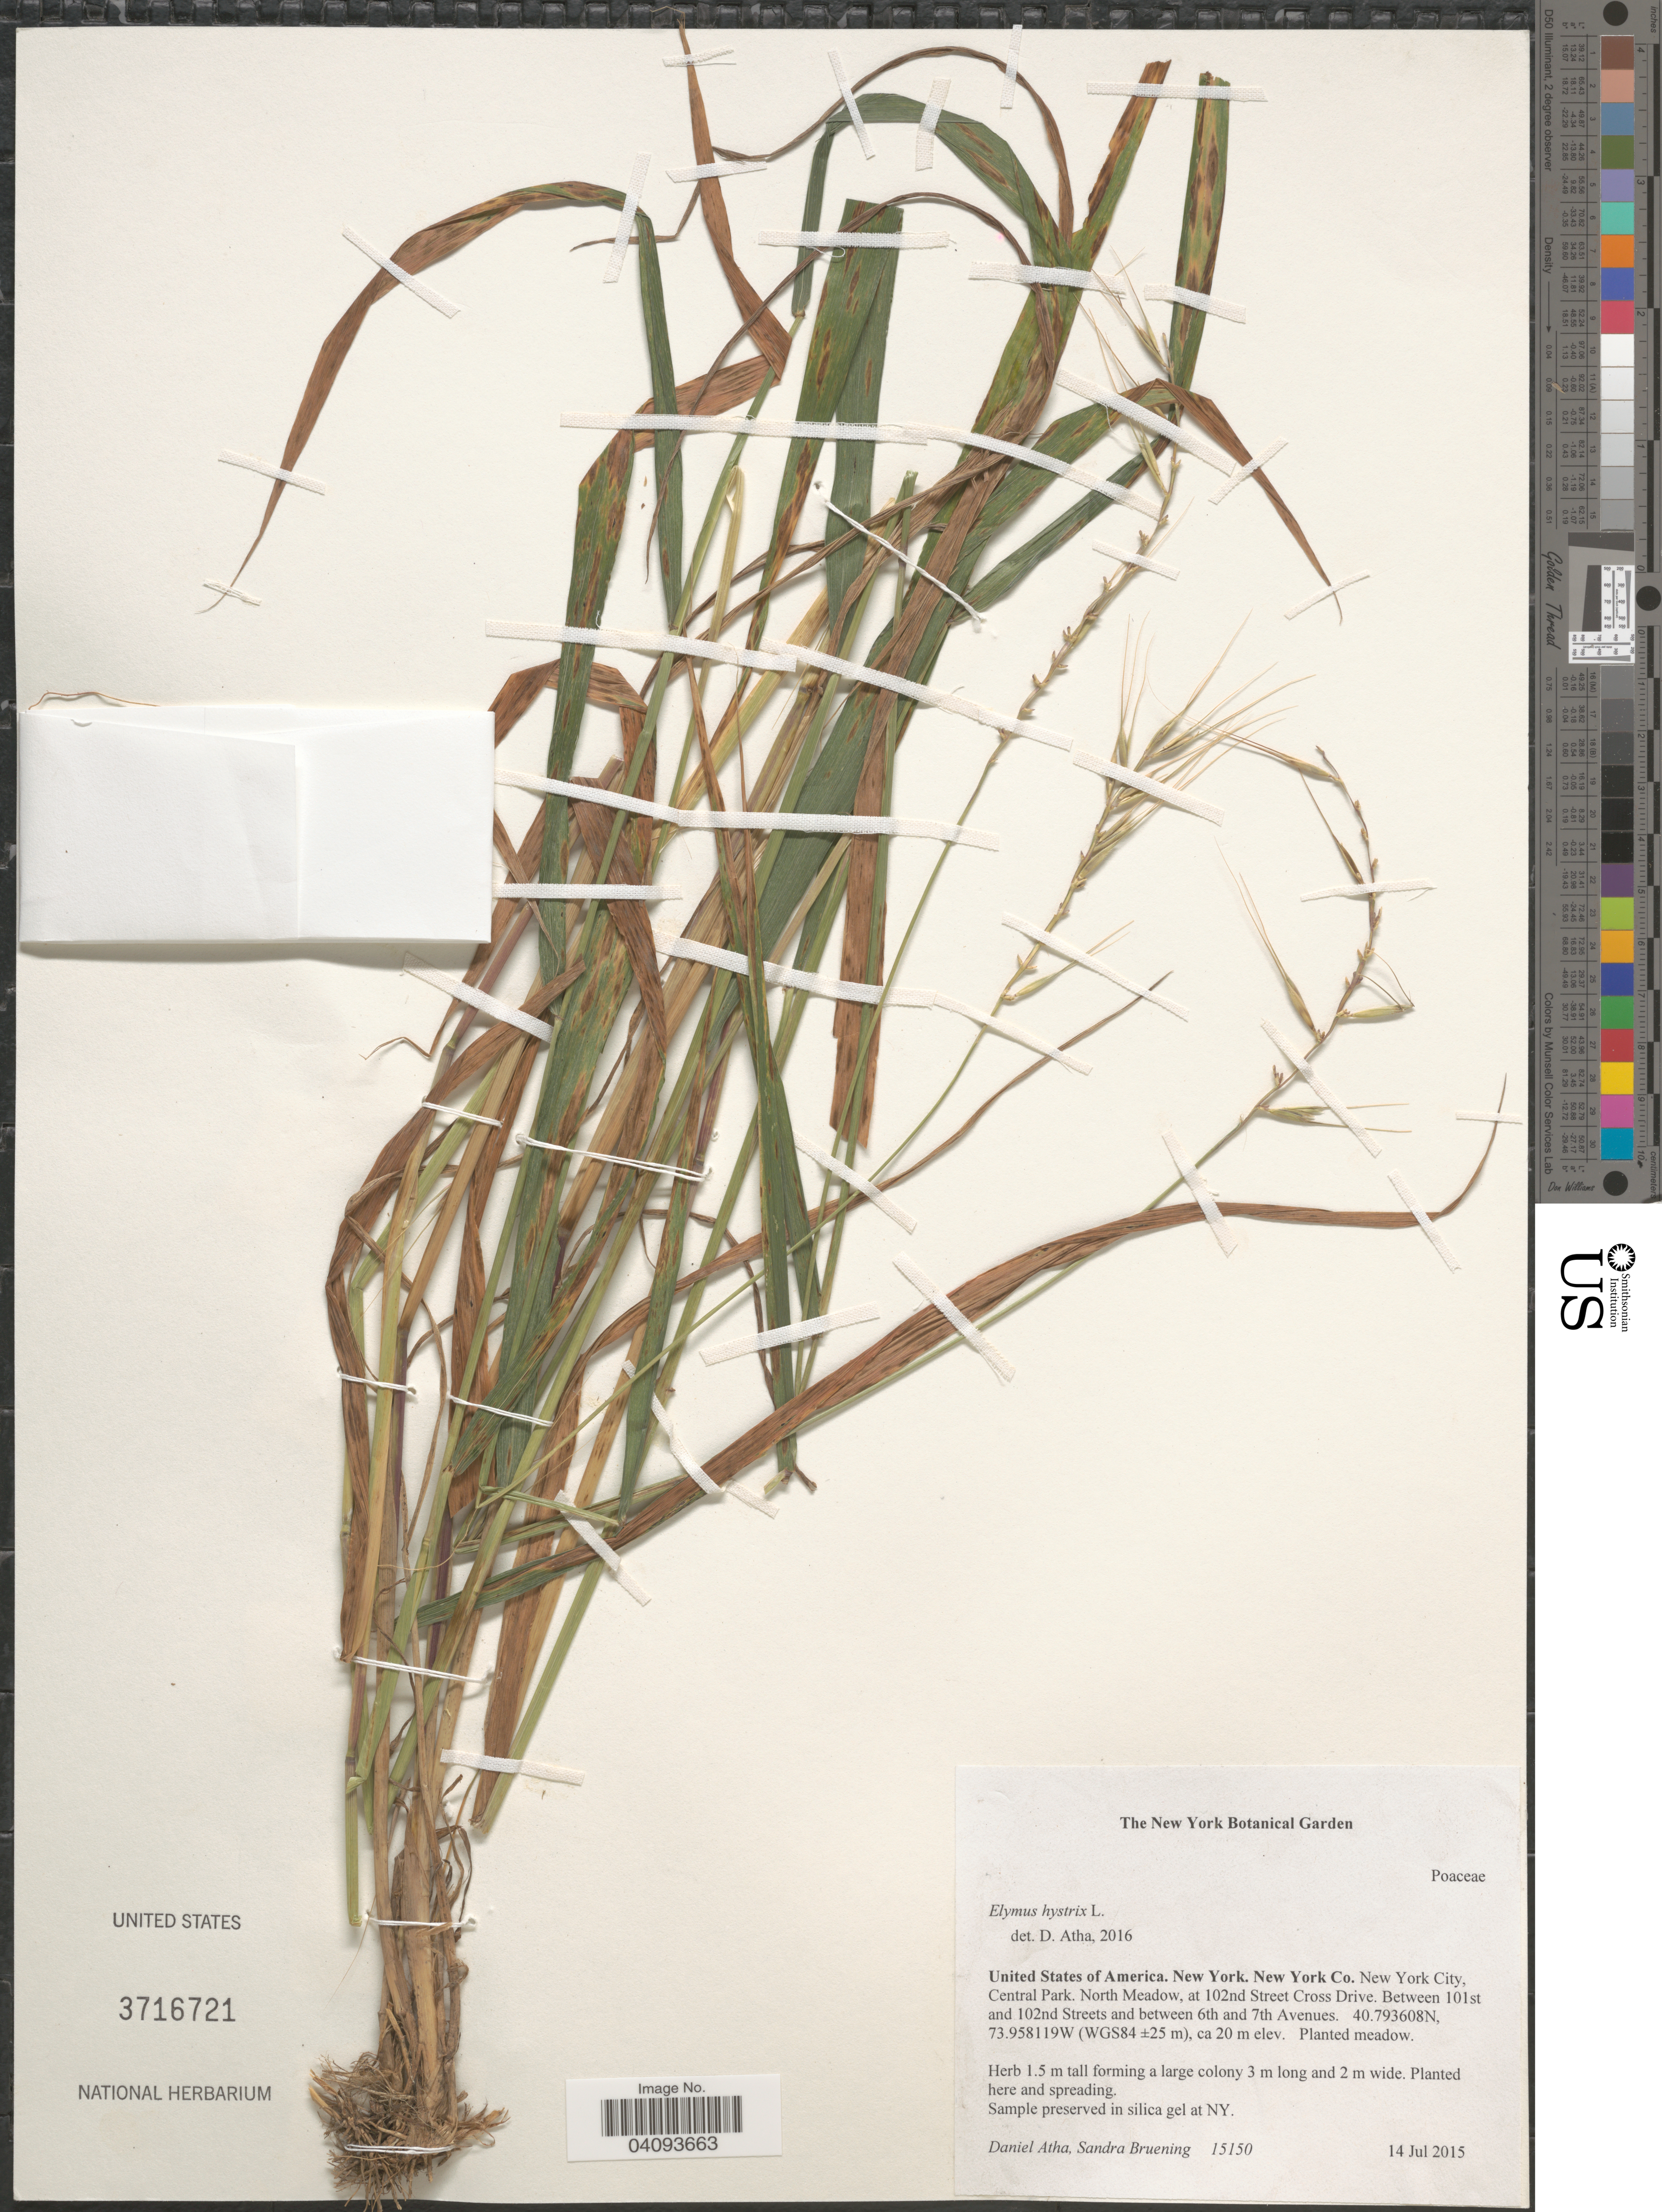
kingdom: Plantae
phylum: Tracheophyta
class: Liliopsida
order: Poales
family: Poaceae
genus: Elymus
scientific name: Elymus hystrix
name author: L.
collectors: D. Atha & S. Bruening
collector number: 15150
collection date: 2015-07-14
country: United States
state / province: New York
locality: New York Co. New York City, Central Park. North Meadow, at 102nd Street Cross Drive. Between 101st and 102nd Streets and between 6th and 7th Avenues. (WGS84).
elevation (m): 20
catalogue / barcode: US 3716721